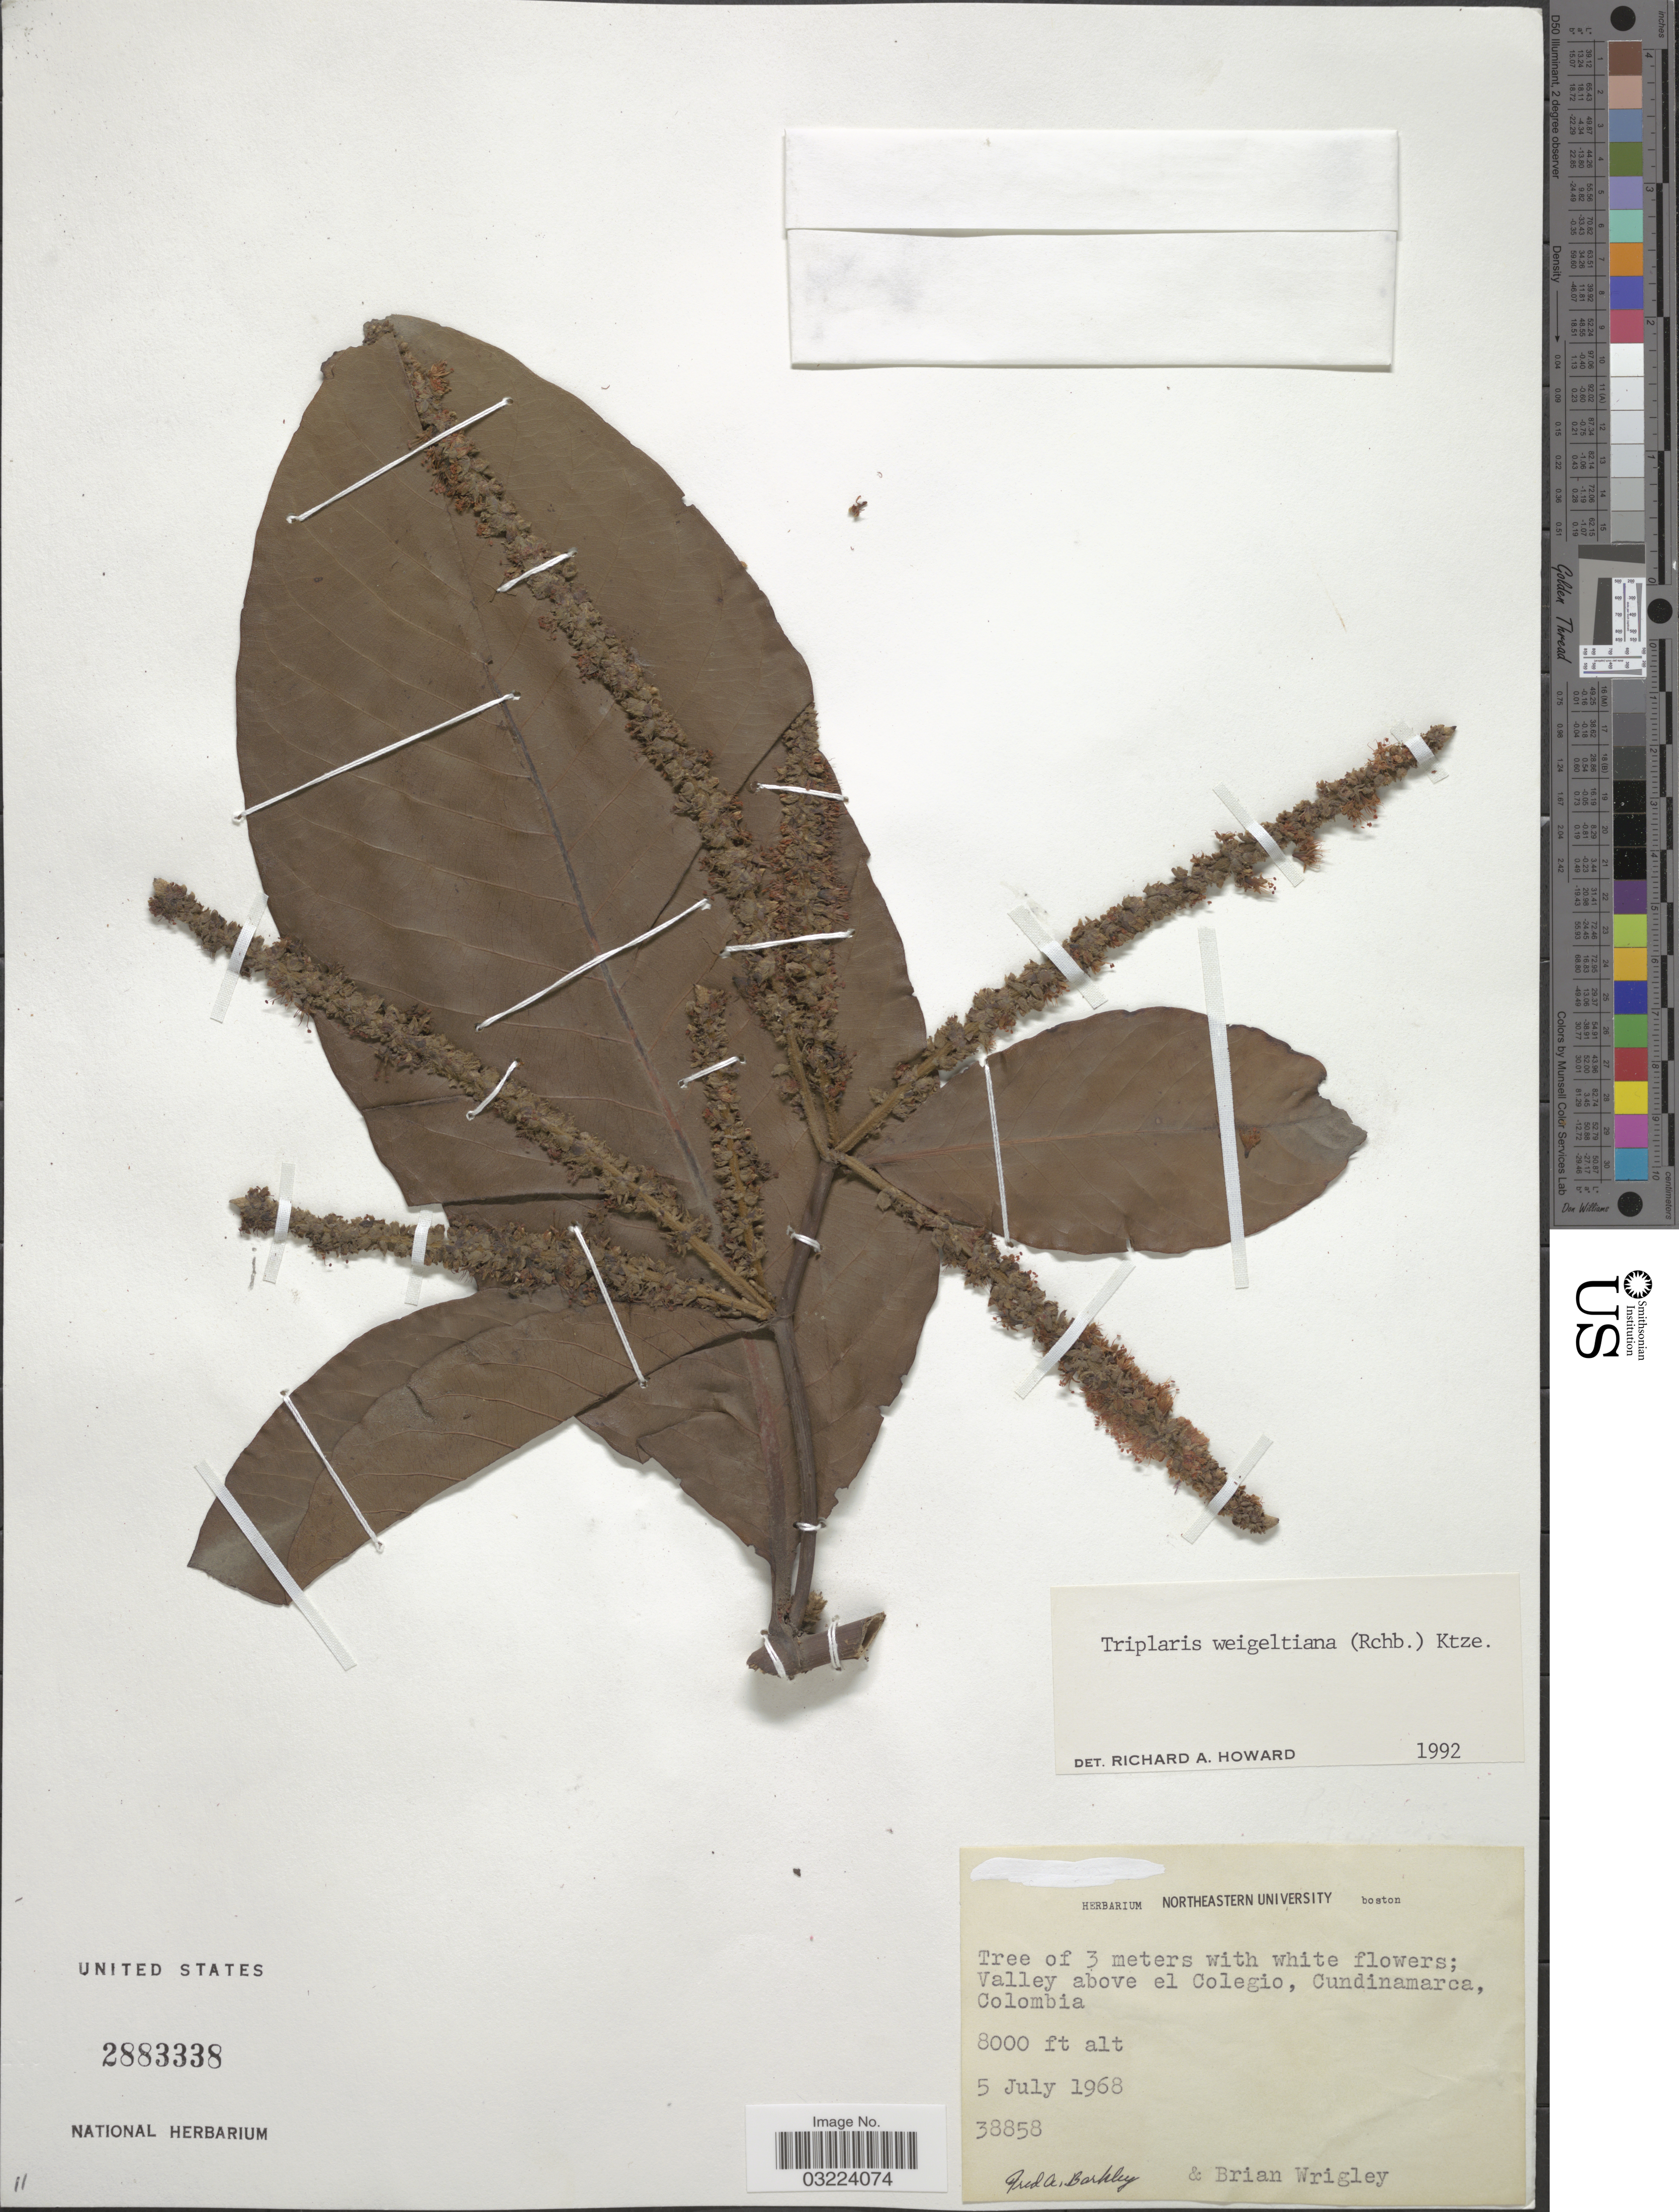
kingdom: Plantae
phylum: Tracheophyta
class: Magnoliopsida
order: Caryophyllales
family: Polygonaceae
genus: Triplaris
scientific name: Triplaris weigeltiana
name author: (Rchb.) Kuntze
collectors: F. A. Barkley & B. L. Wrigley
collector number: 38858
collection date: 1968-07-05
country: Colombia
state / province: Cundinamarca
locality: Valley above el Colegio.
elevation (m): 2438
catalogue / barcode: US 2883338